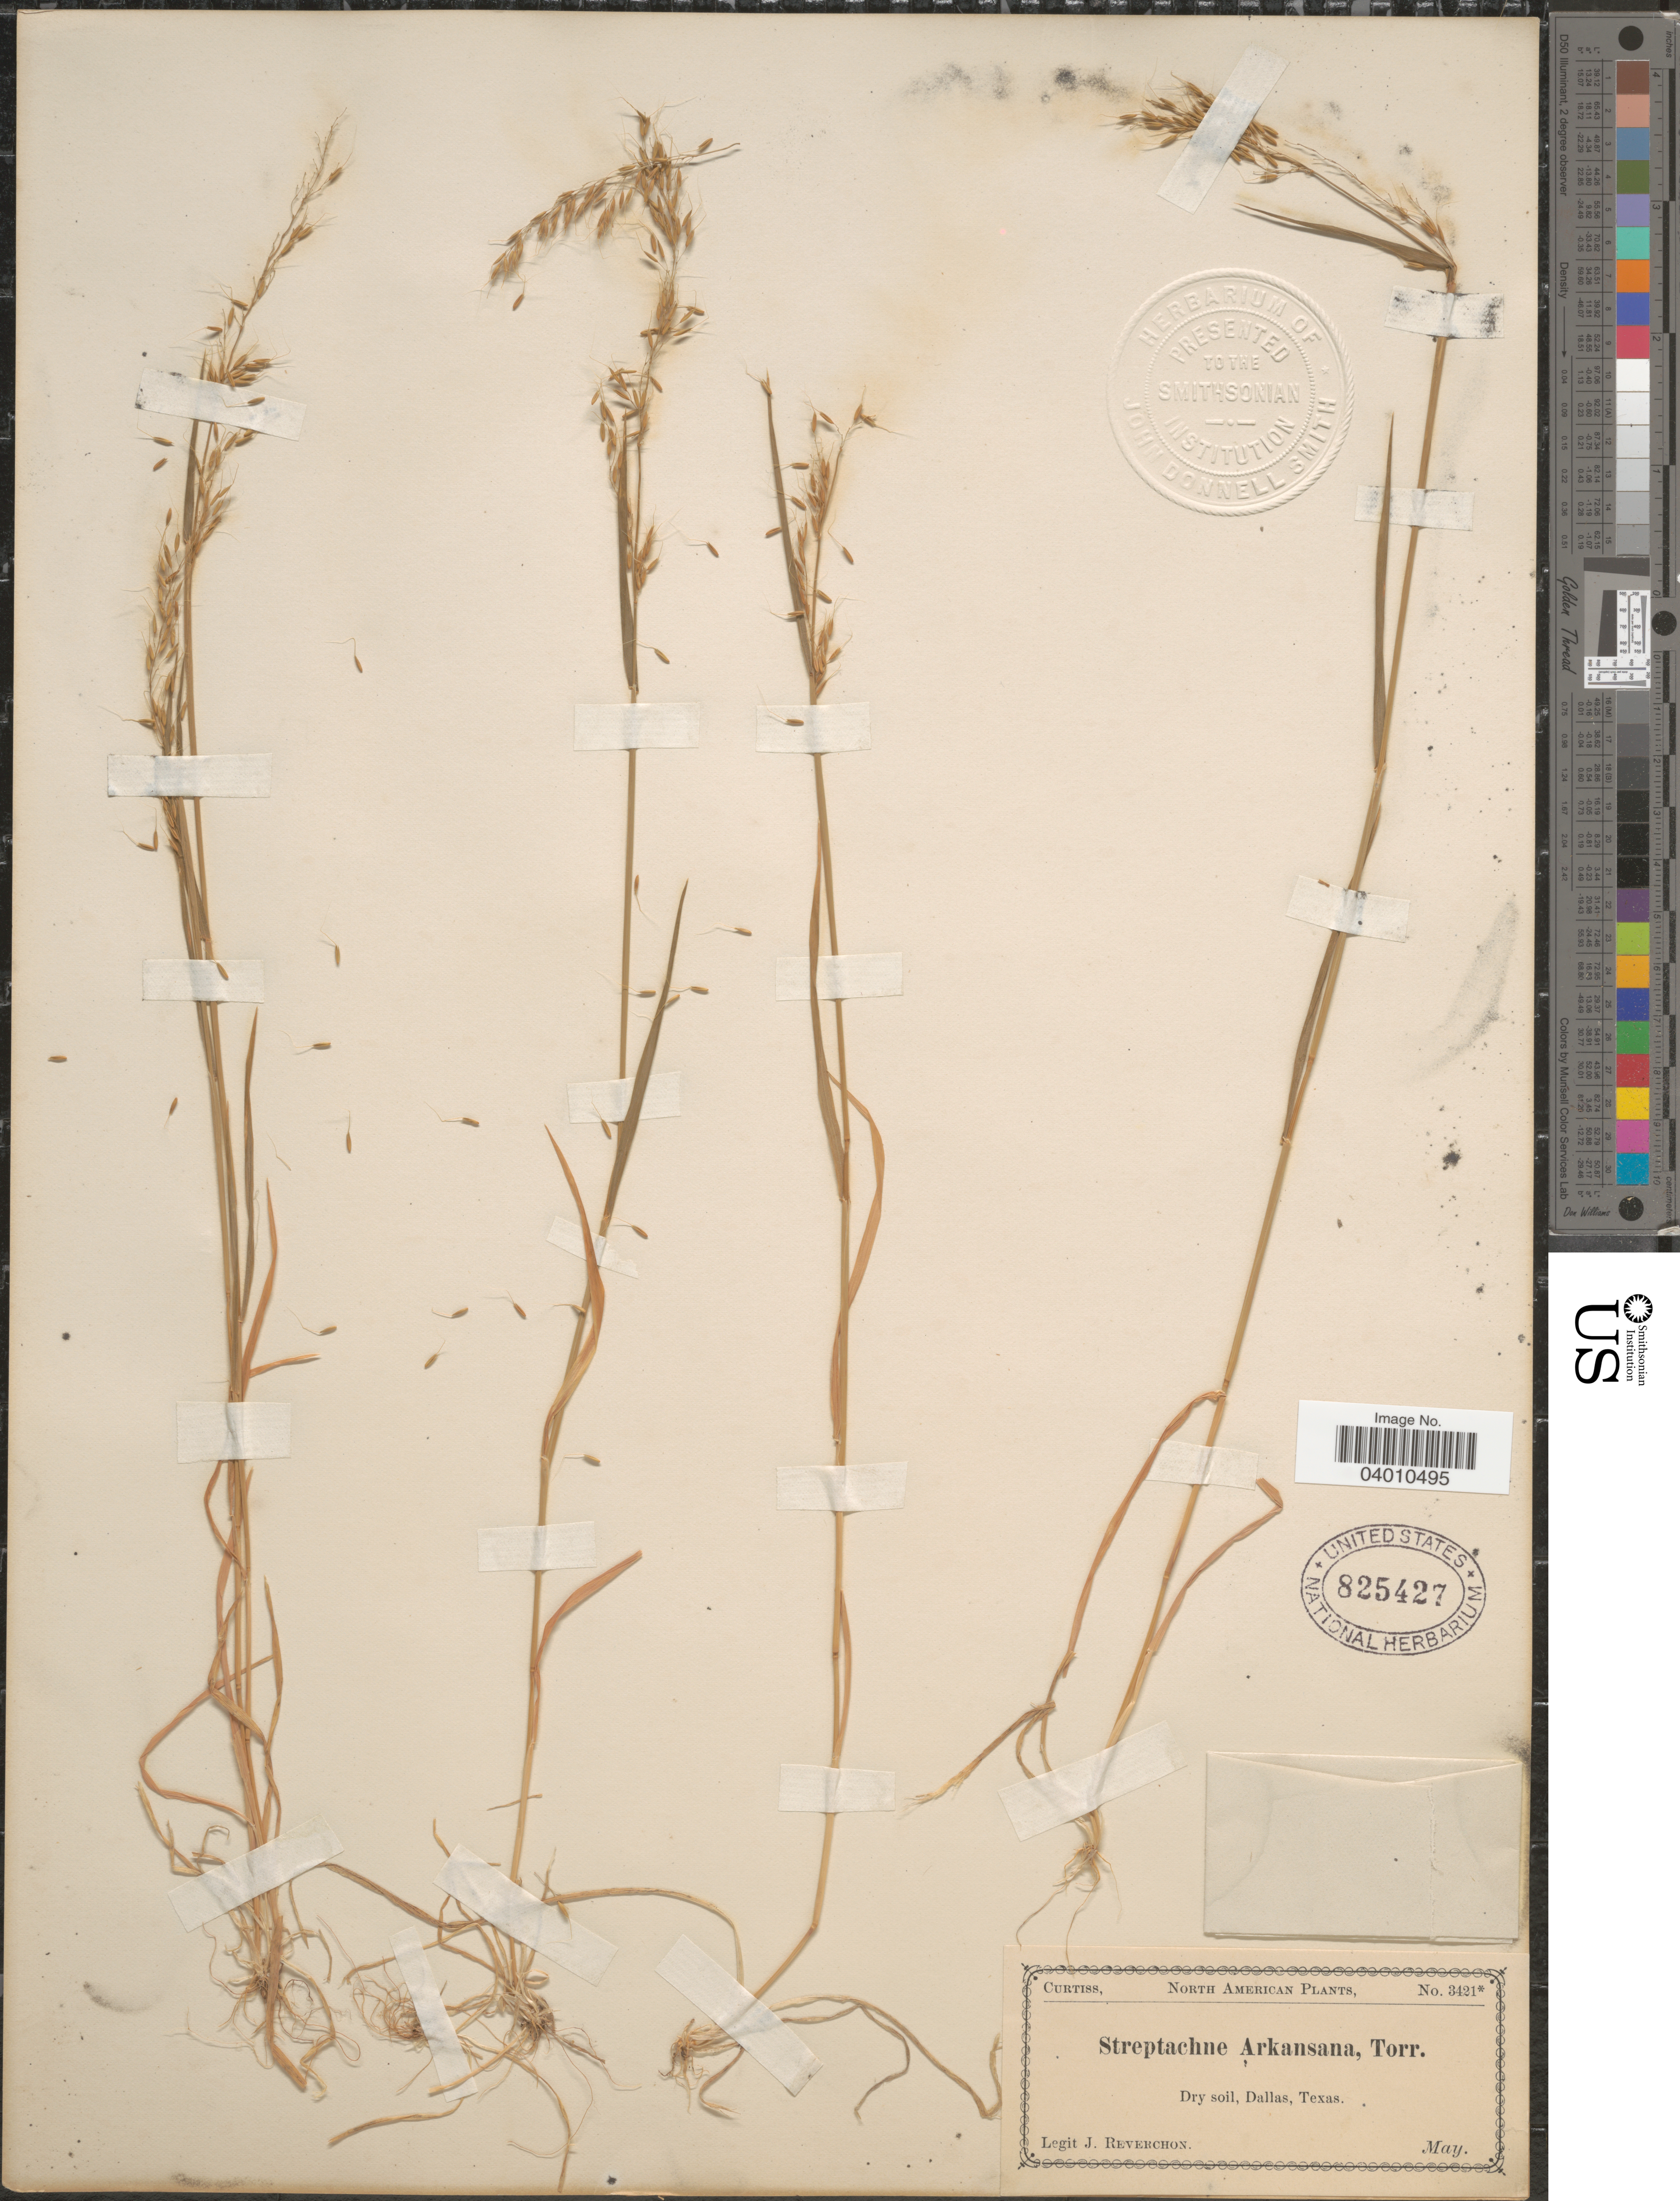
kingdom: Plantae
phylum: Tracheophyta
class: Liliopsida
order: Poales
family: Poaceae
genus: Limnodea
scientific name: Limnodea arkansana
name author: (Nutt.) L.H. Dewey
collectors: J. Reverchon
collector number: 3421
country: United States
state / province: Texas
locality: Dry soil, Dallas.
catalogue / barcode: US 825427